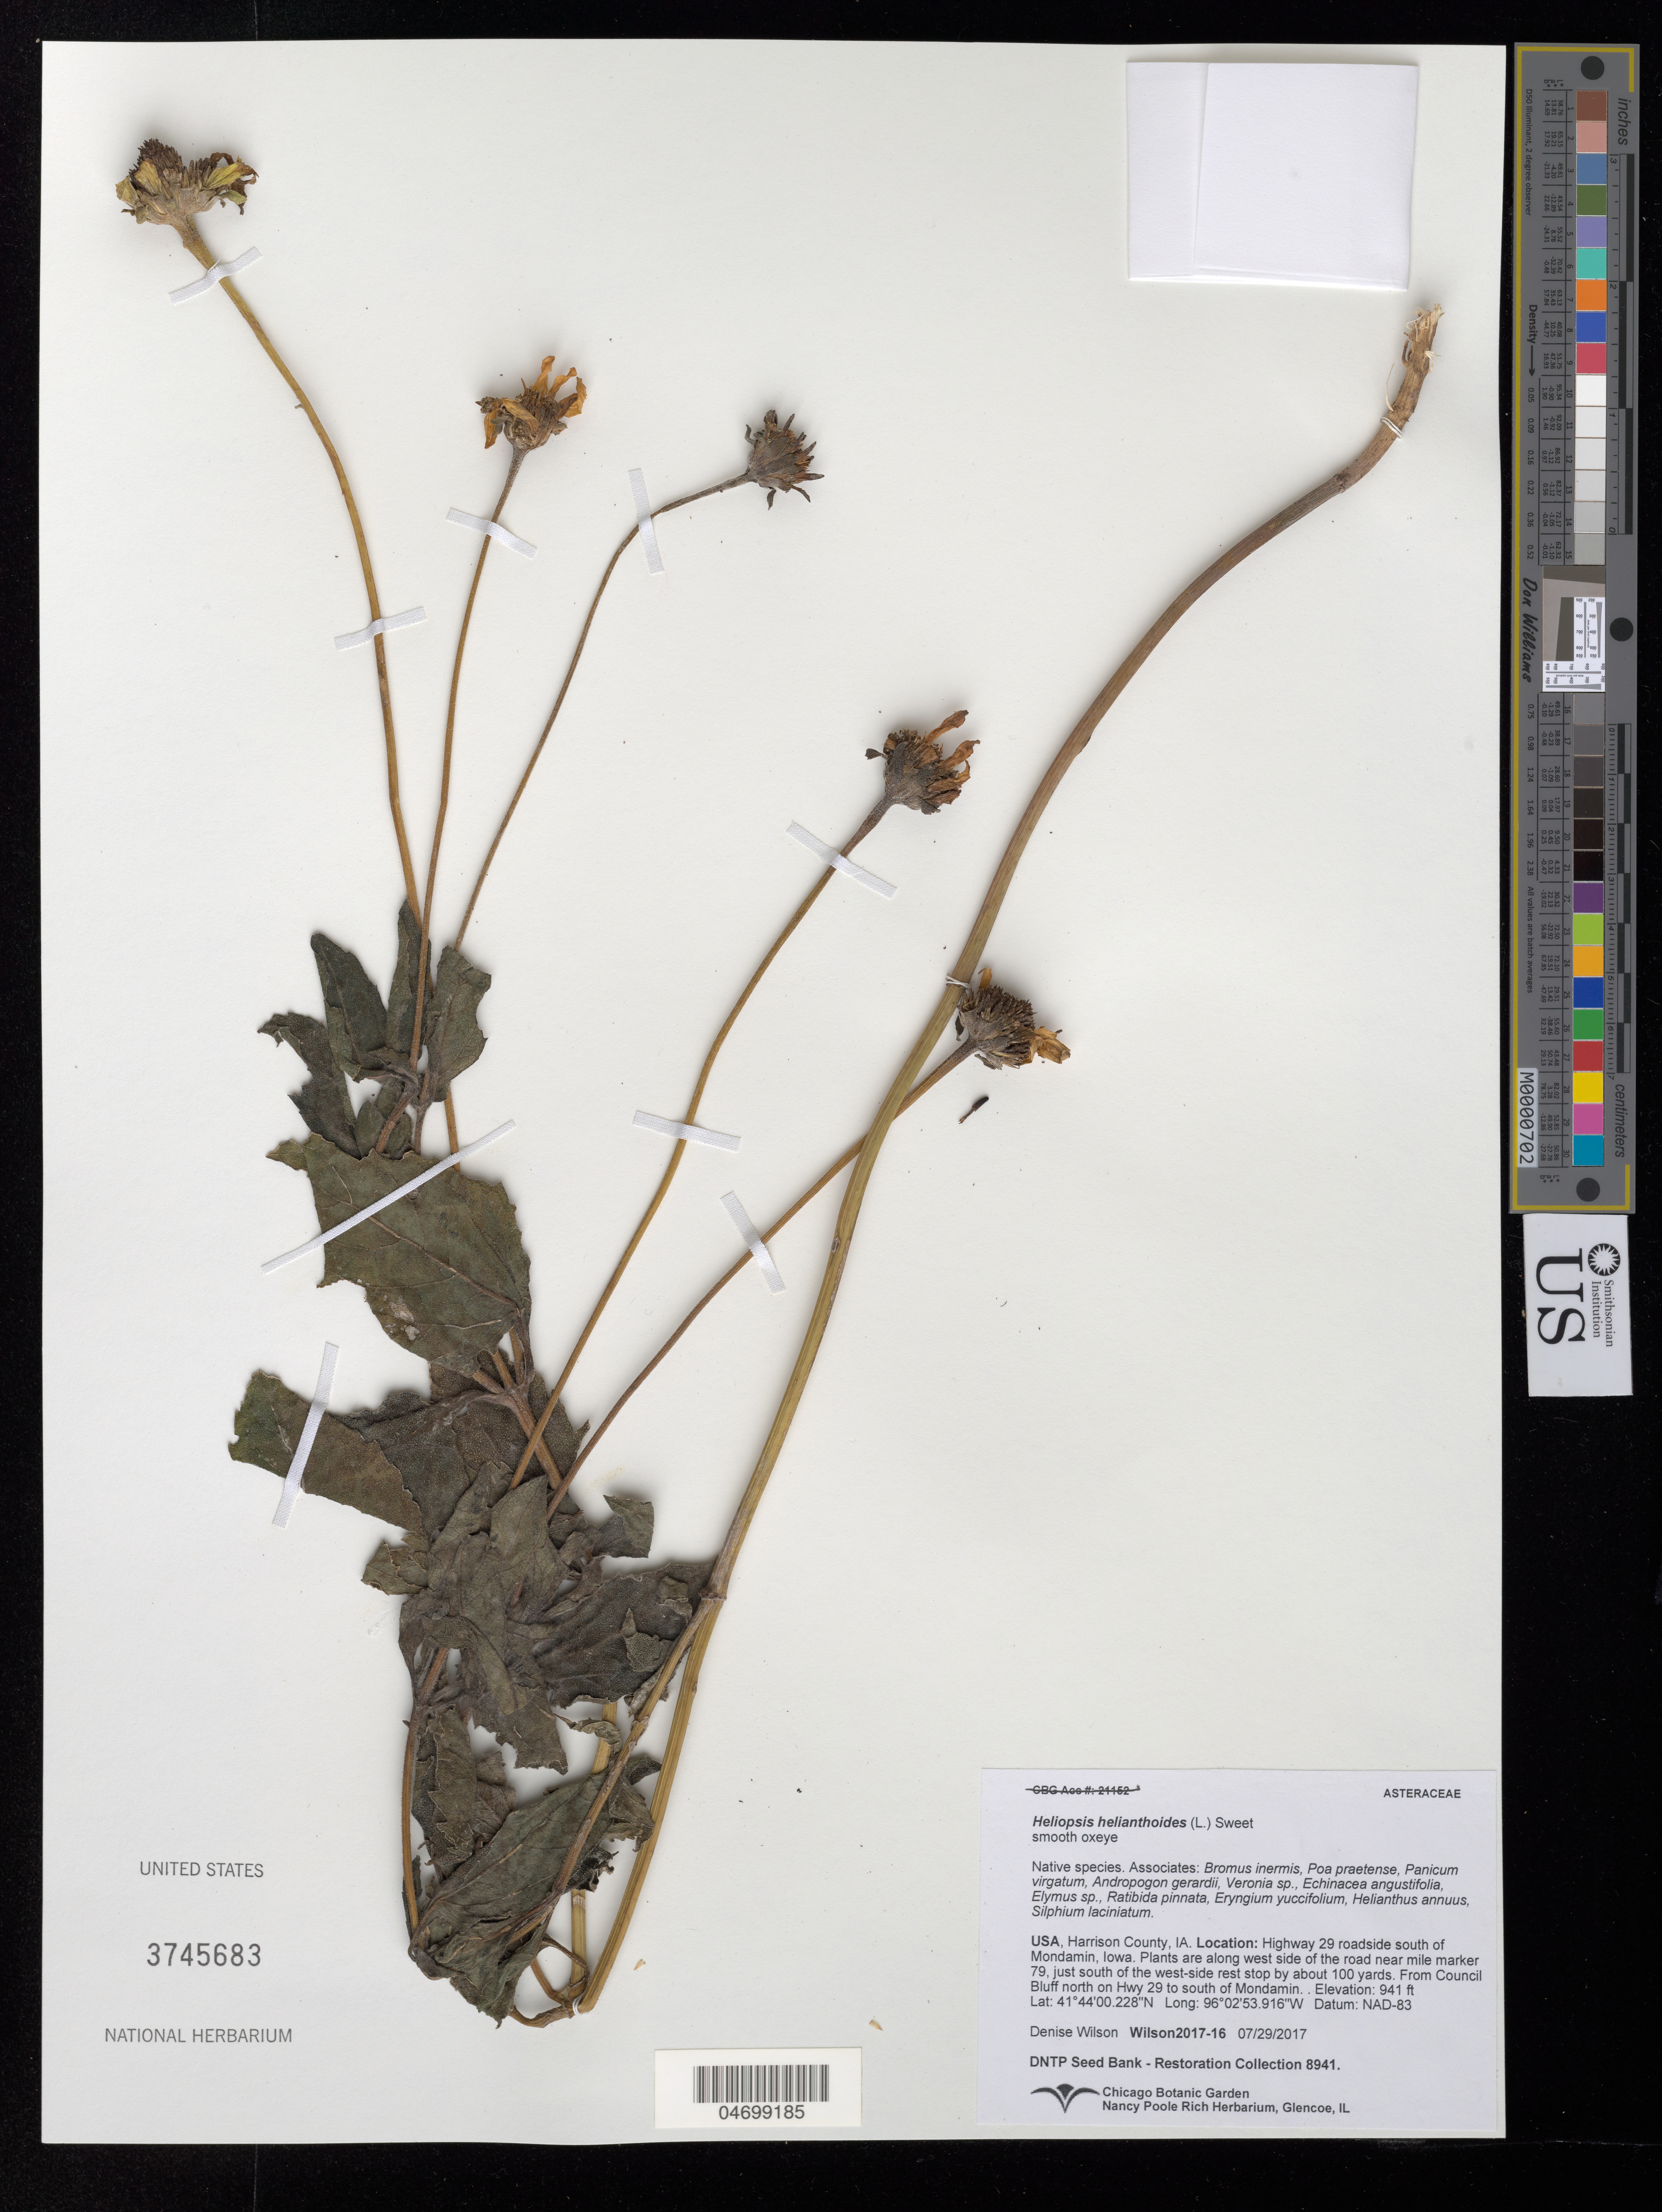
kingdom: Plantae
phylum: Tracheophyta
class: Magnoliopsida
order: Asterales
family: Asteraceae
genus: Heliopsis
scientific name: Heliopsis helianthoides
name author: (L.) Sweet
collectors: D. Wilson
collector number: Wilson2017-16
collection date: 2017-07-29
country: United States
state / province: Iowa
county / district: Harrison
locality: Highway 29, south of Mondamin, Iowa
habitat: With Poa pratense, Bromus inermis, Elymus sp., Veronia sp., etc.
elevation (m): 287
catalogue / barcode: US 3745683